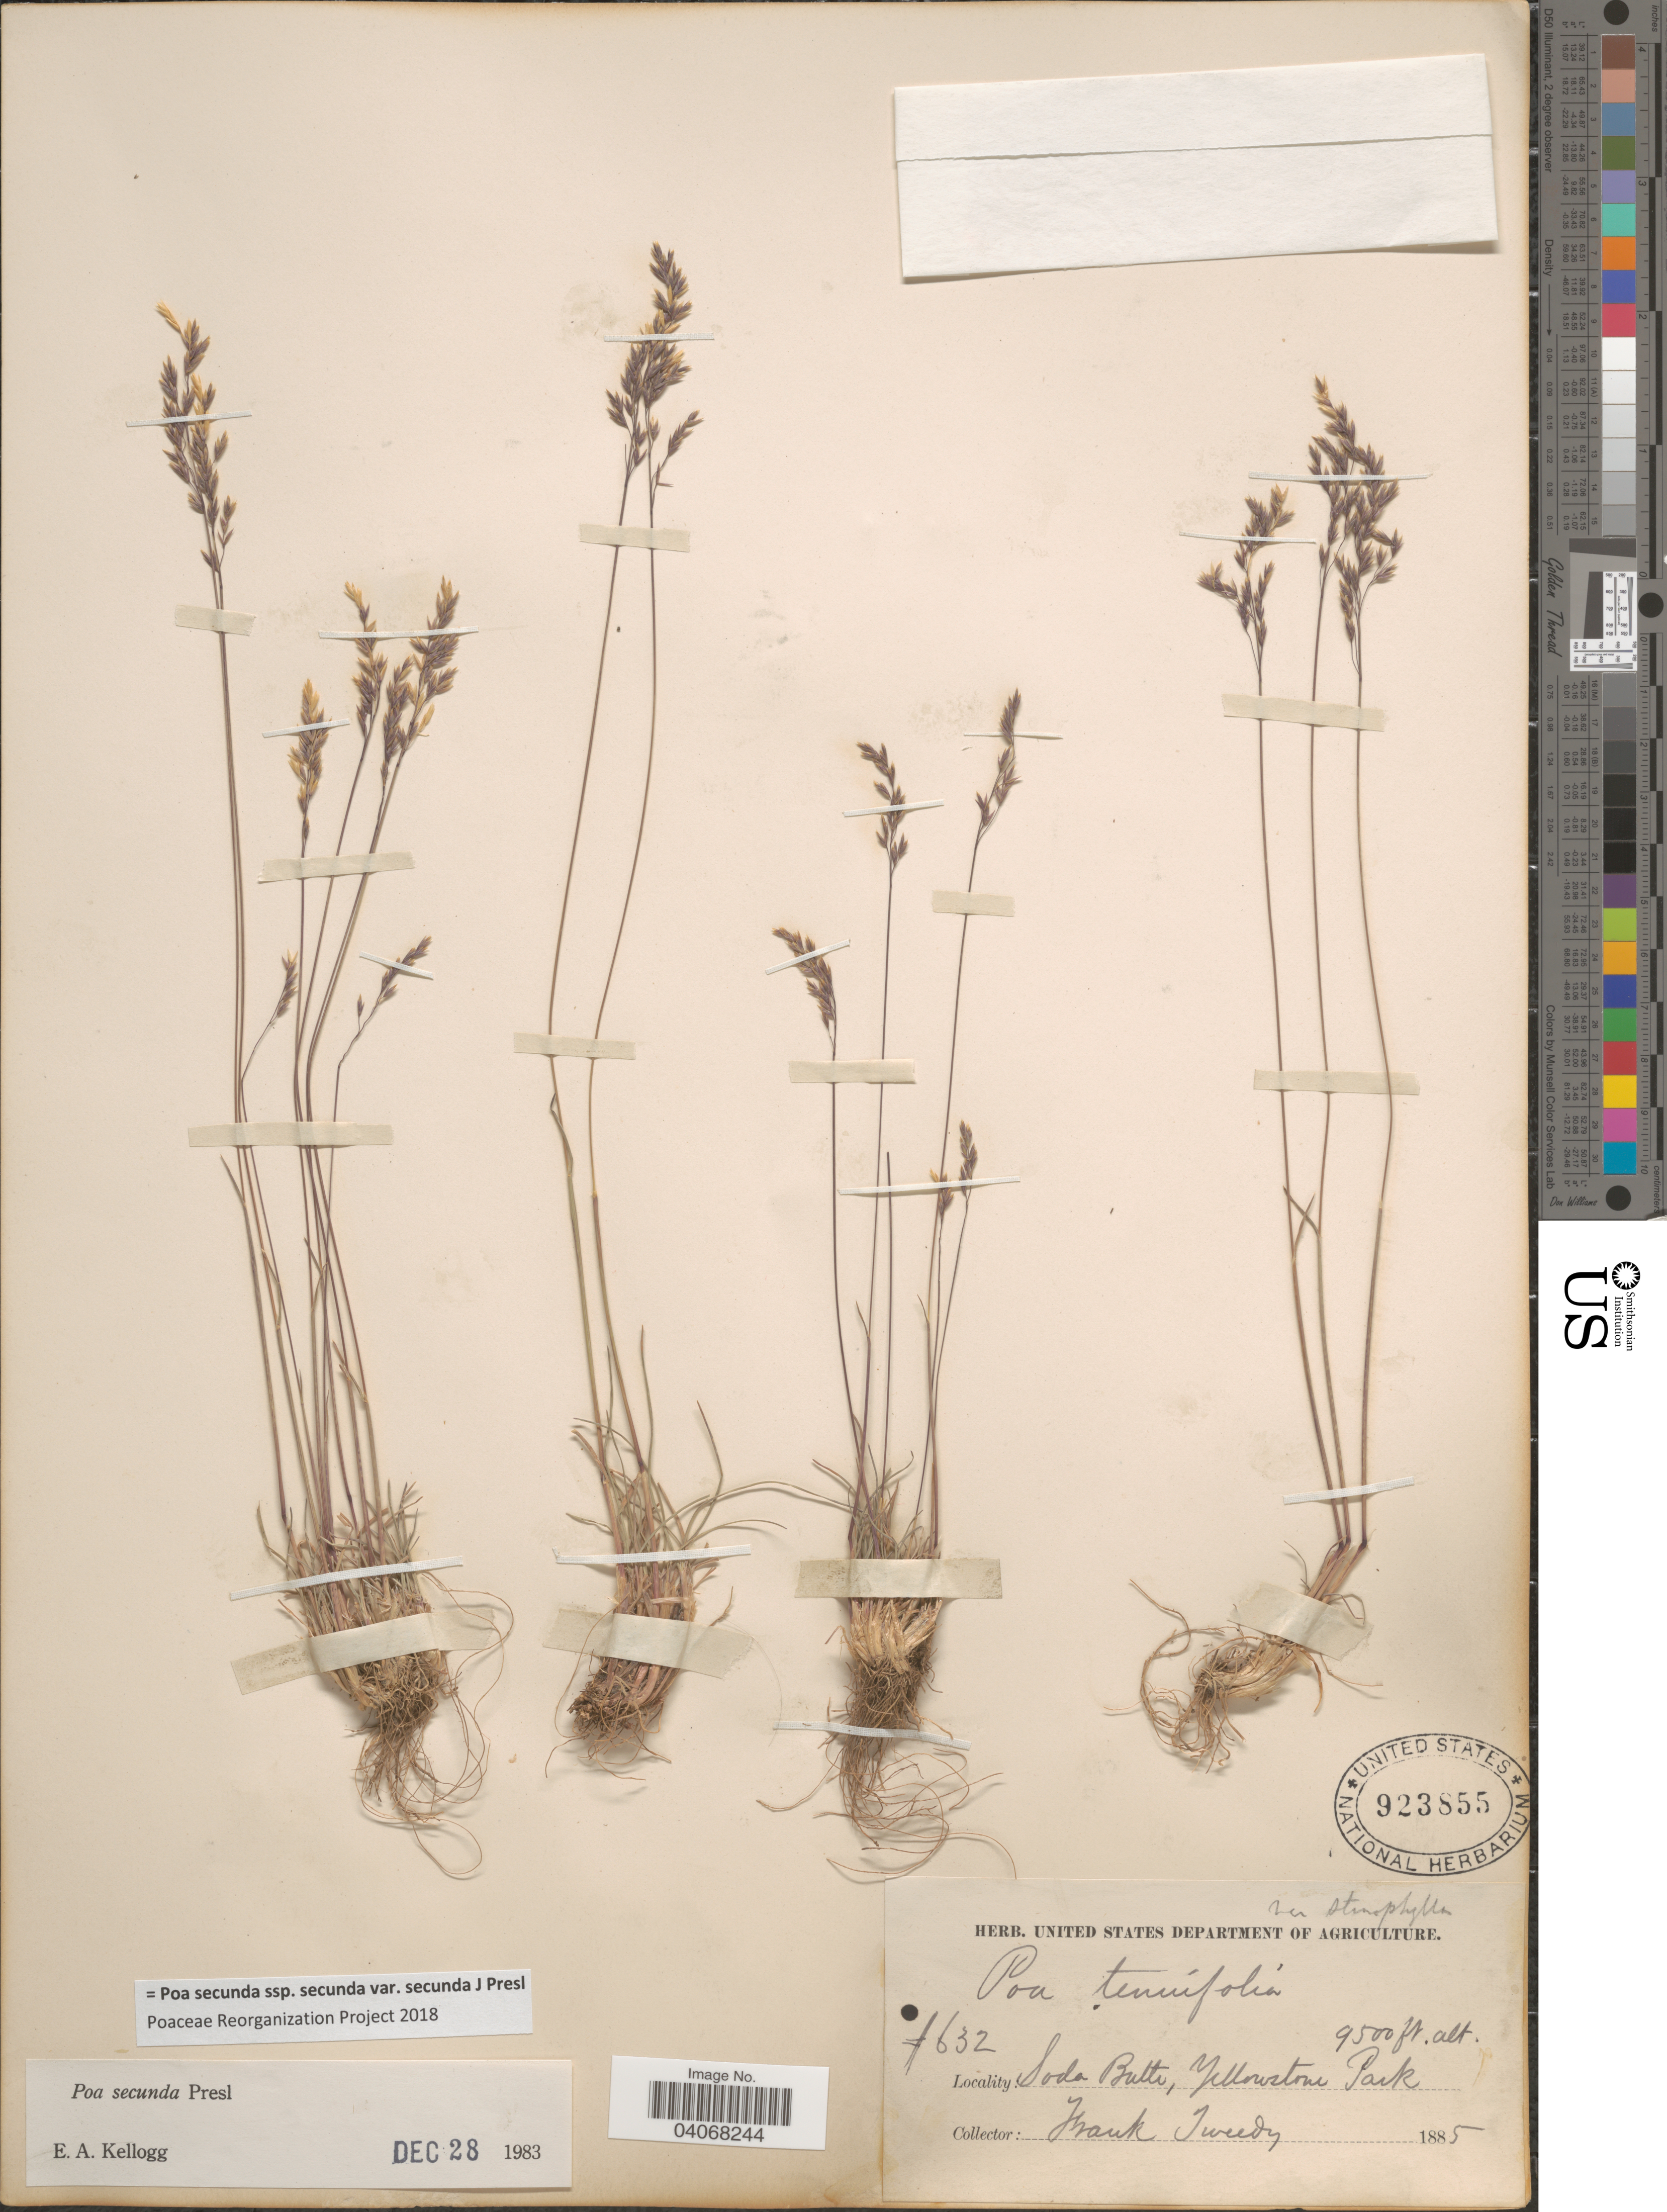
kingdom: Plantae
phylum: Tracheophyta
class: Liliopsida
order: Poales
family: Poaceae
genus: Poa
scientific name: Poa secunda subsp. secunda var. secunda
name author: J. Presl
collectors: F. Tweedy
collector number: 632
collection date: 1885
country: United States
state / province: Wyoming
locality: Soda Butte, Yellowstone Park.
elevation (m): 2896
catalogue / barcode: US 923855